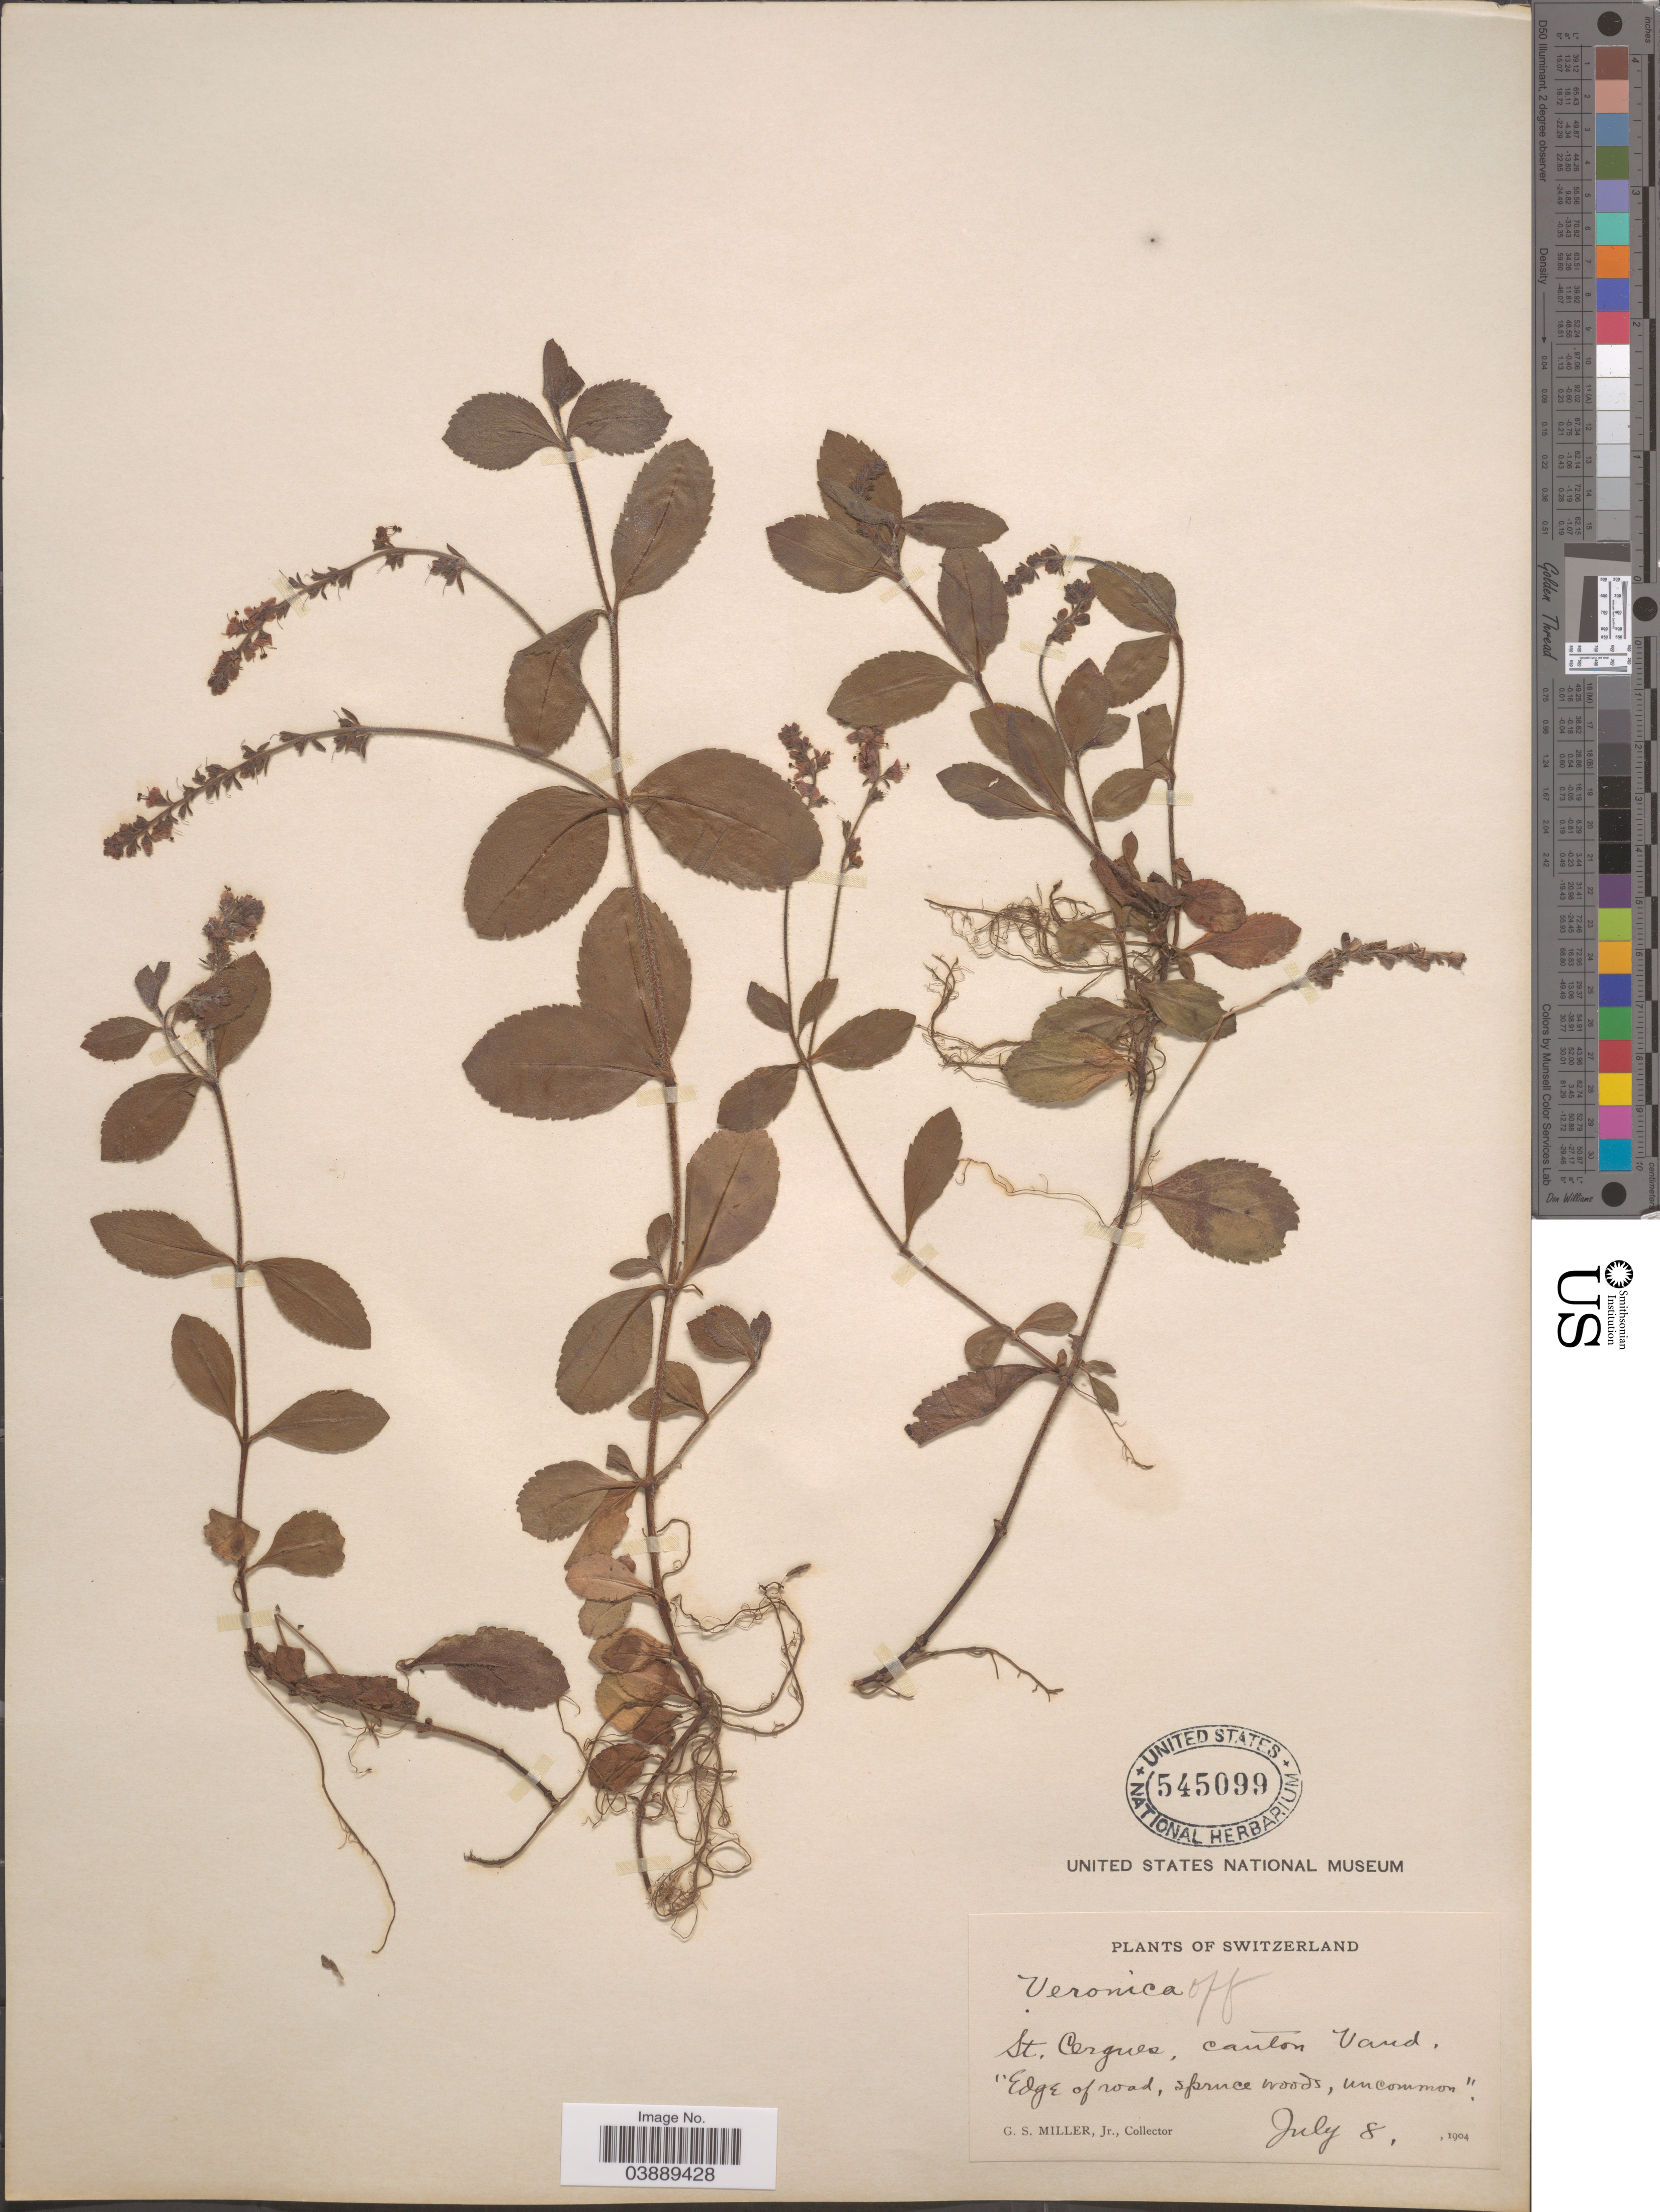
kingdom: Plantae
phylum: Tracheophyta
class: Magnoliopsida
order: Lamiales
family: Plantaginaceae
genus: Veronica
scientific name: Veronica officinalis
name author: L.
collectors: G. S. Miller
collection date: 1904-07-08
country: Switzerland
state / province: Vaud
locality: St. Cergues, canton Vaud.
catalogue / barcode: US 545099